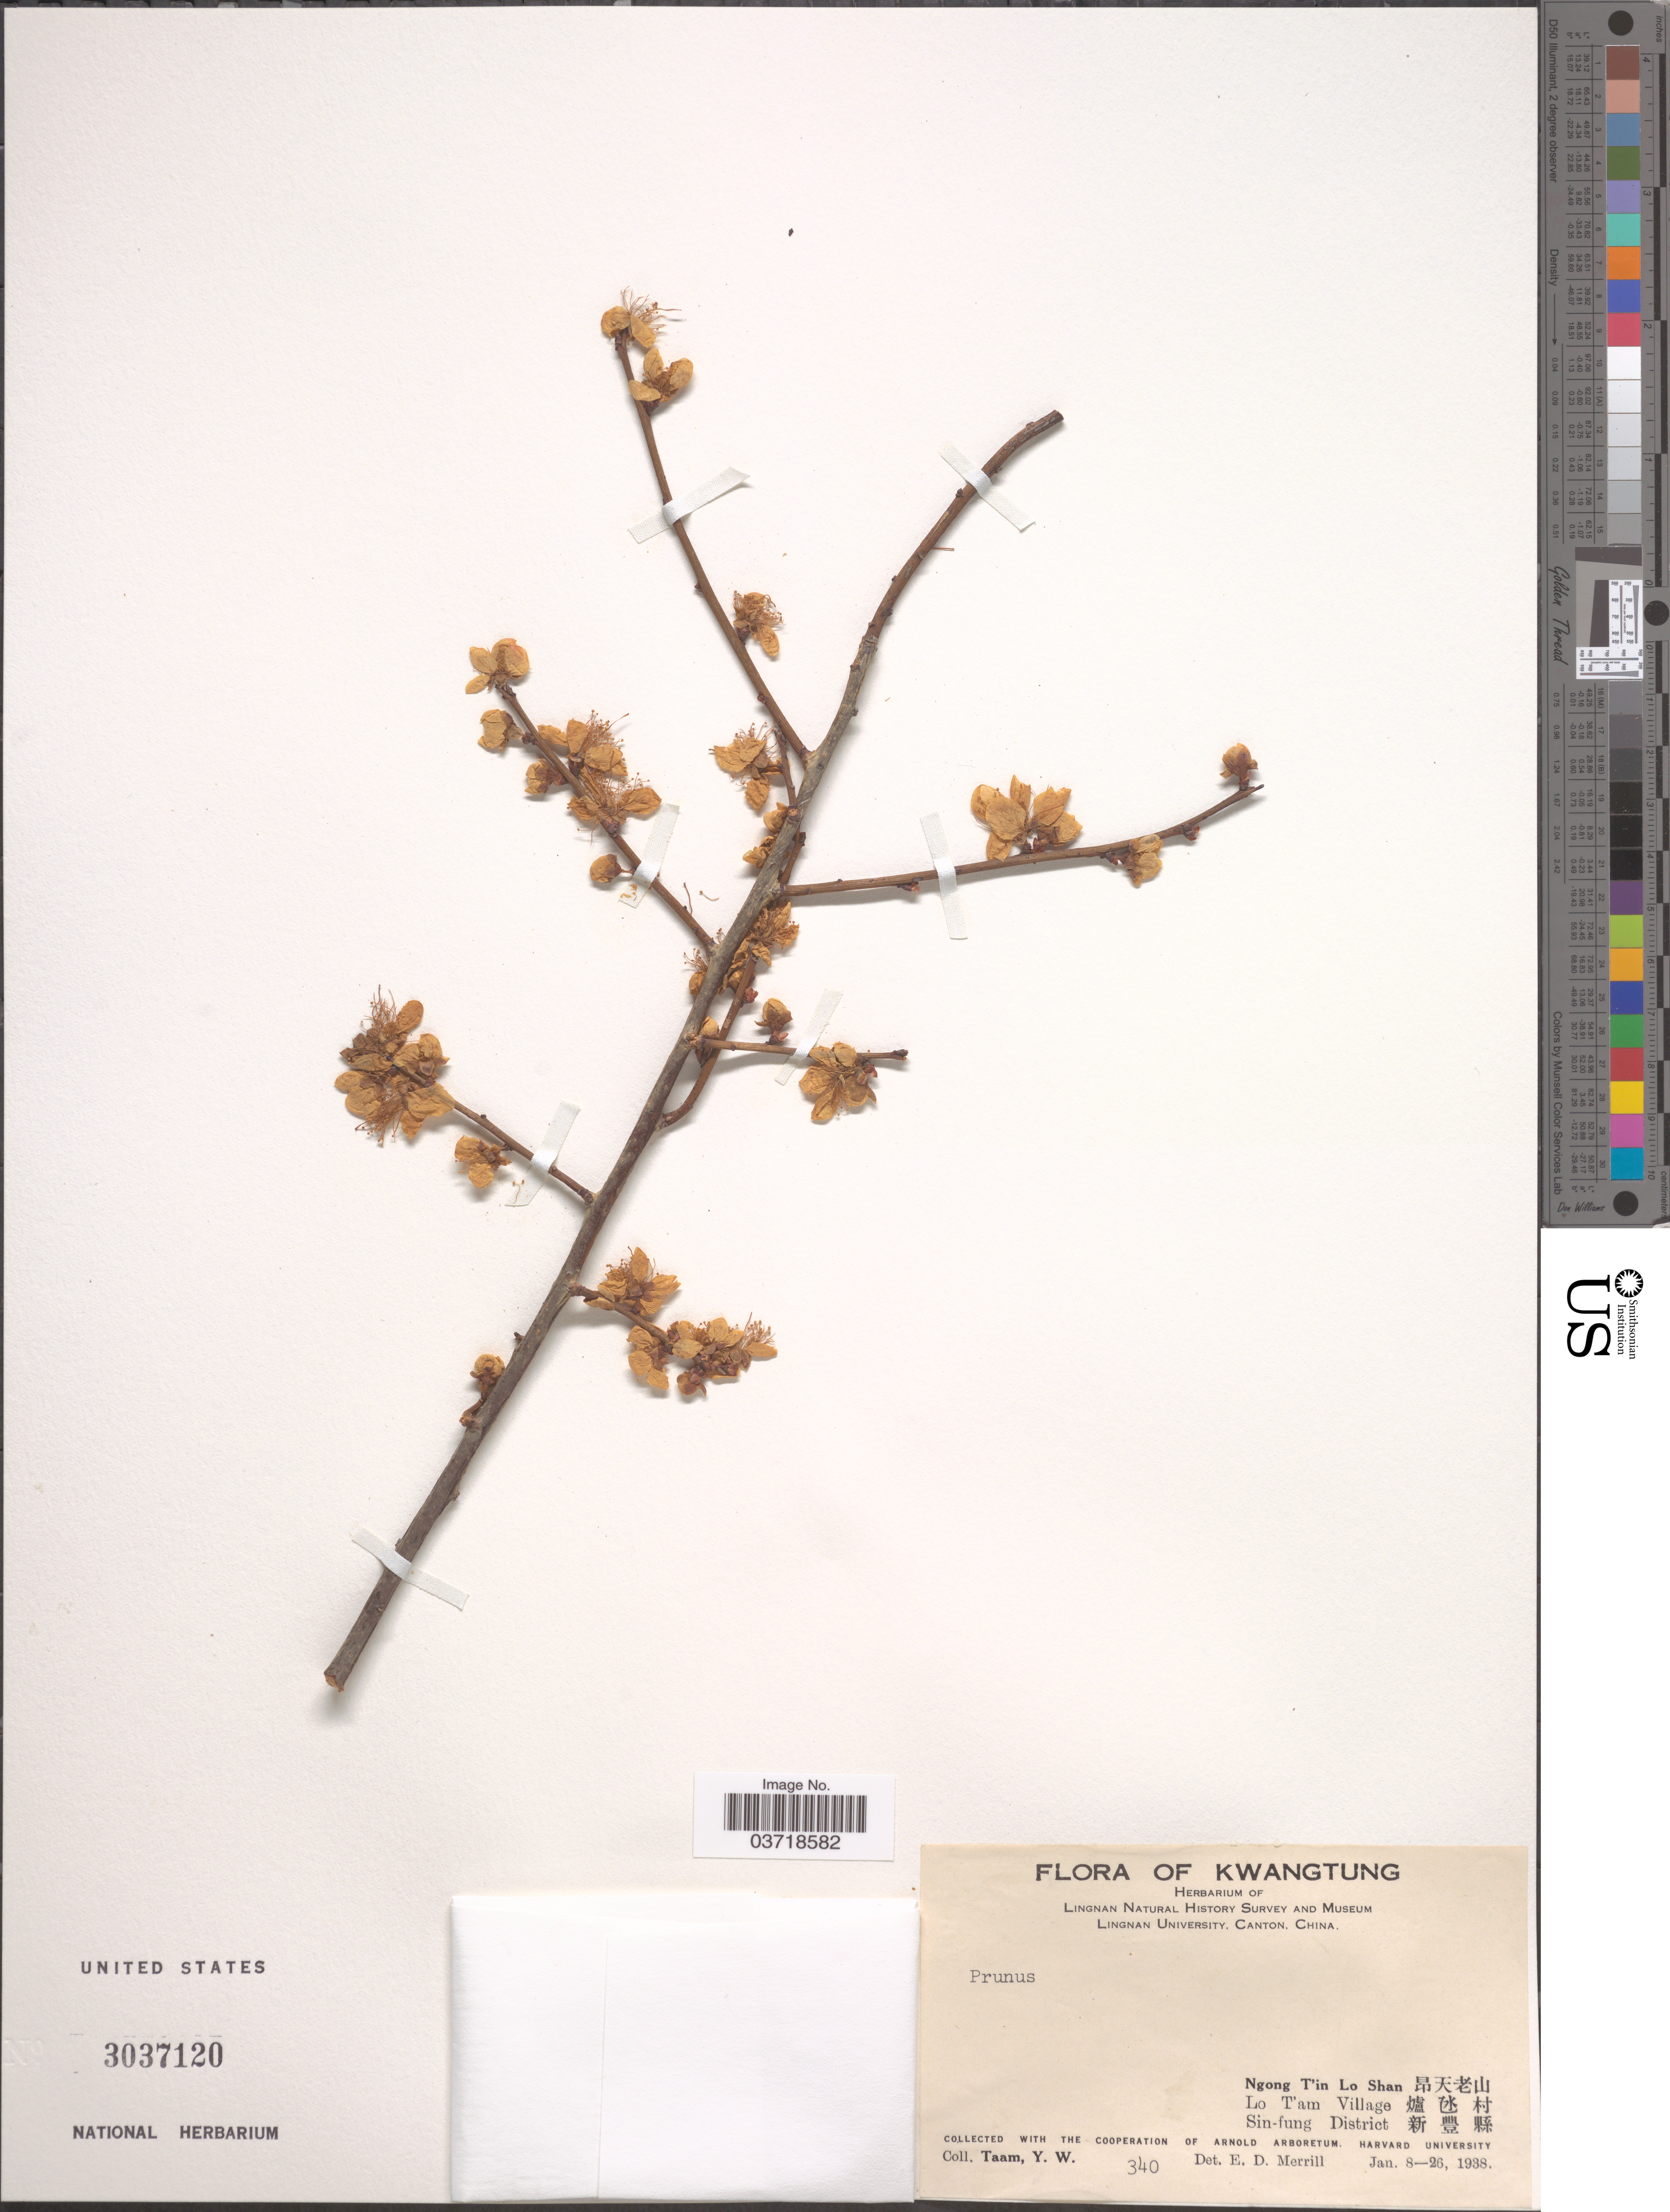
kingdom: Plantae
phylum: Tracheophyta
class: Magnoliopsida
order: Rosales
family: Rosaceae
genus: Prunus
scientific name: Prunus sp.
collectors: Y. W. Taam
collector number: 340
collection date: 1938-01-08/1938-01-26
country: China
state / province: Guangdong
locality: Kwangtung. Ngong T'in Lo Shan X. Lo T'am Village X. Sin-fung District X.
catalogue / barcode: US 3037120